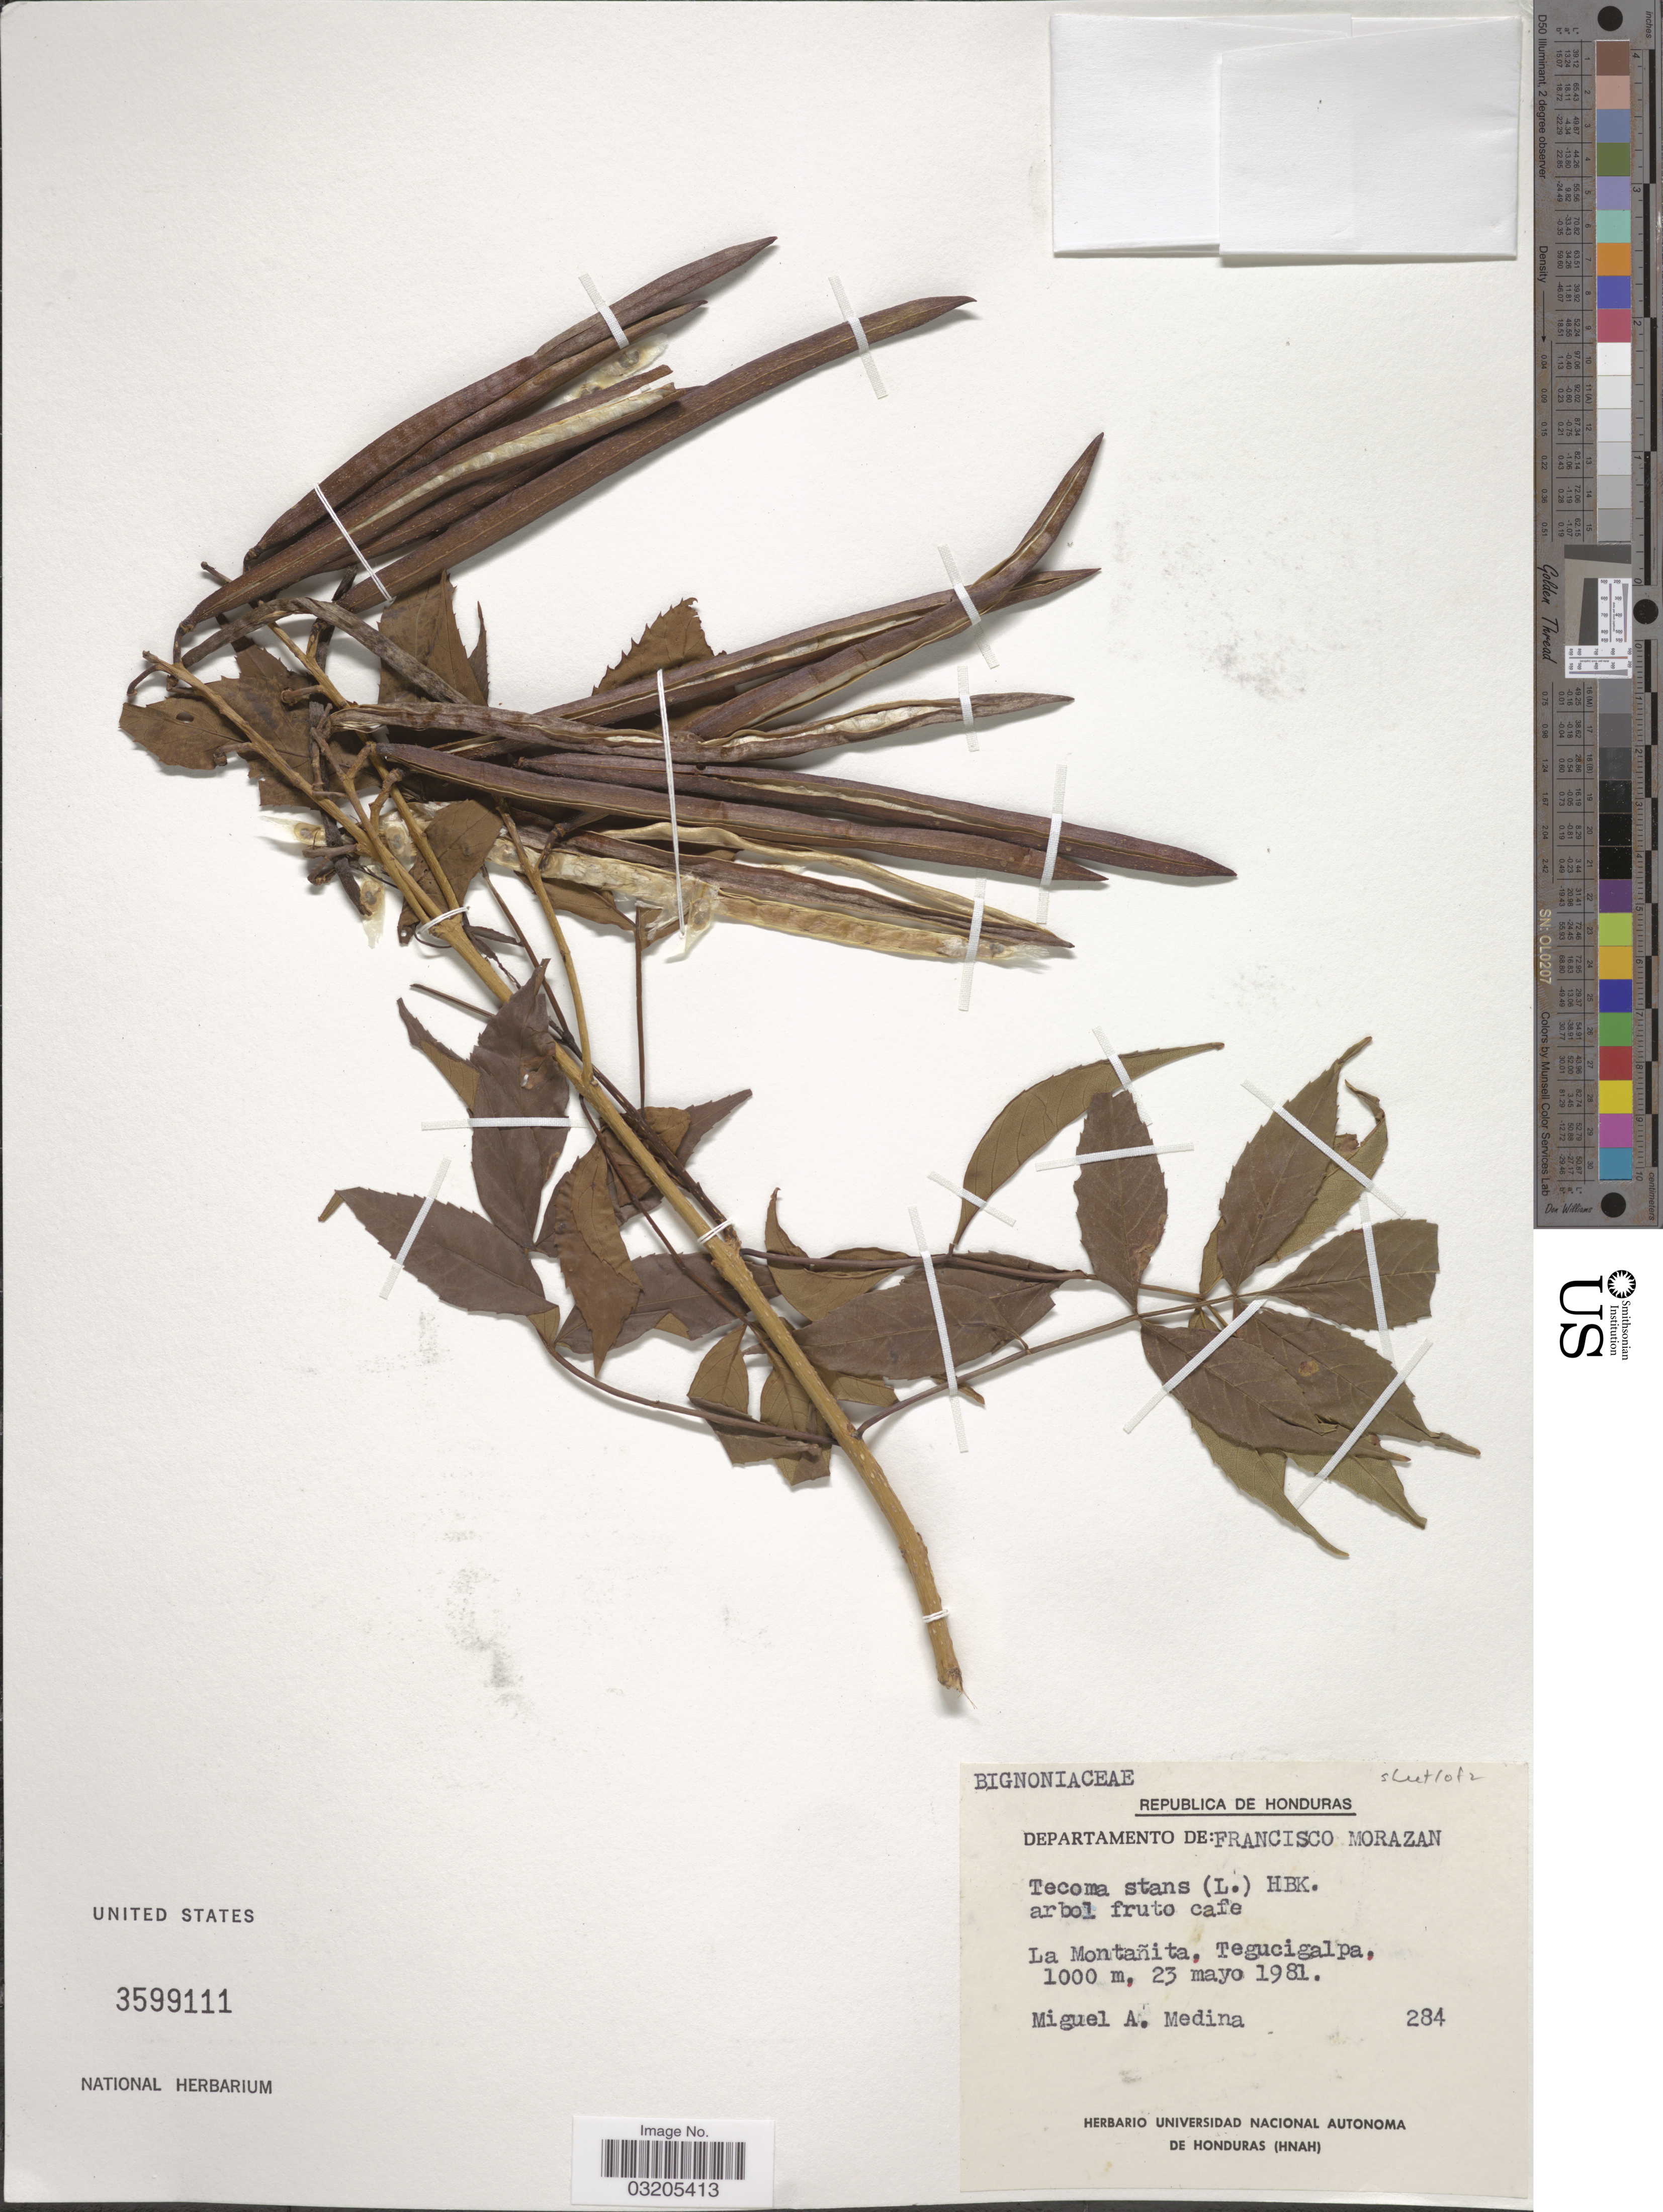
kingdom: Plantae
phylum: Tracheophyta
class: Magnoliopsida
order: Lamiales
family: Bignoniaceae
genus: Tecoma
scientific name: Tecoma stans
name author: (L.) Juss. ex Kunth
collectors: M. Medina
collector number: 284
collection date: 1981-05-23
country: Honduras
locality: La Montañita, Tegucigalpa.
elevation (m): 1000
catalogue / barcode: US 3599111